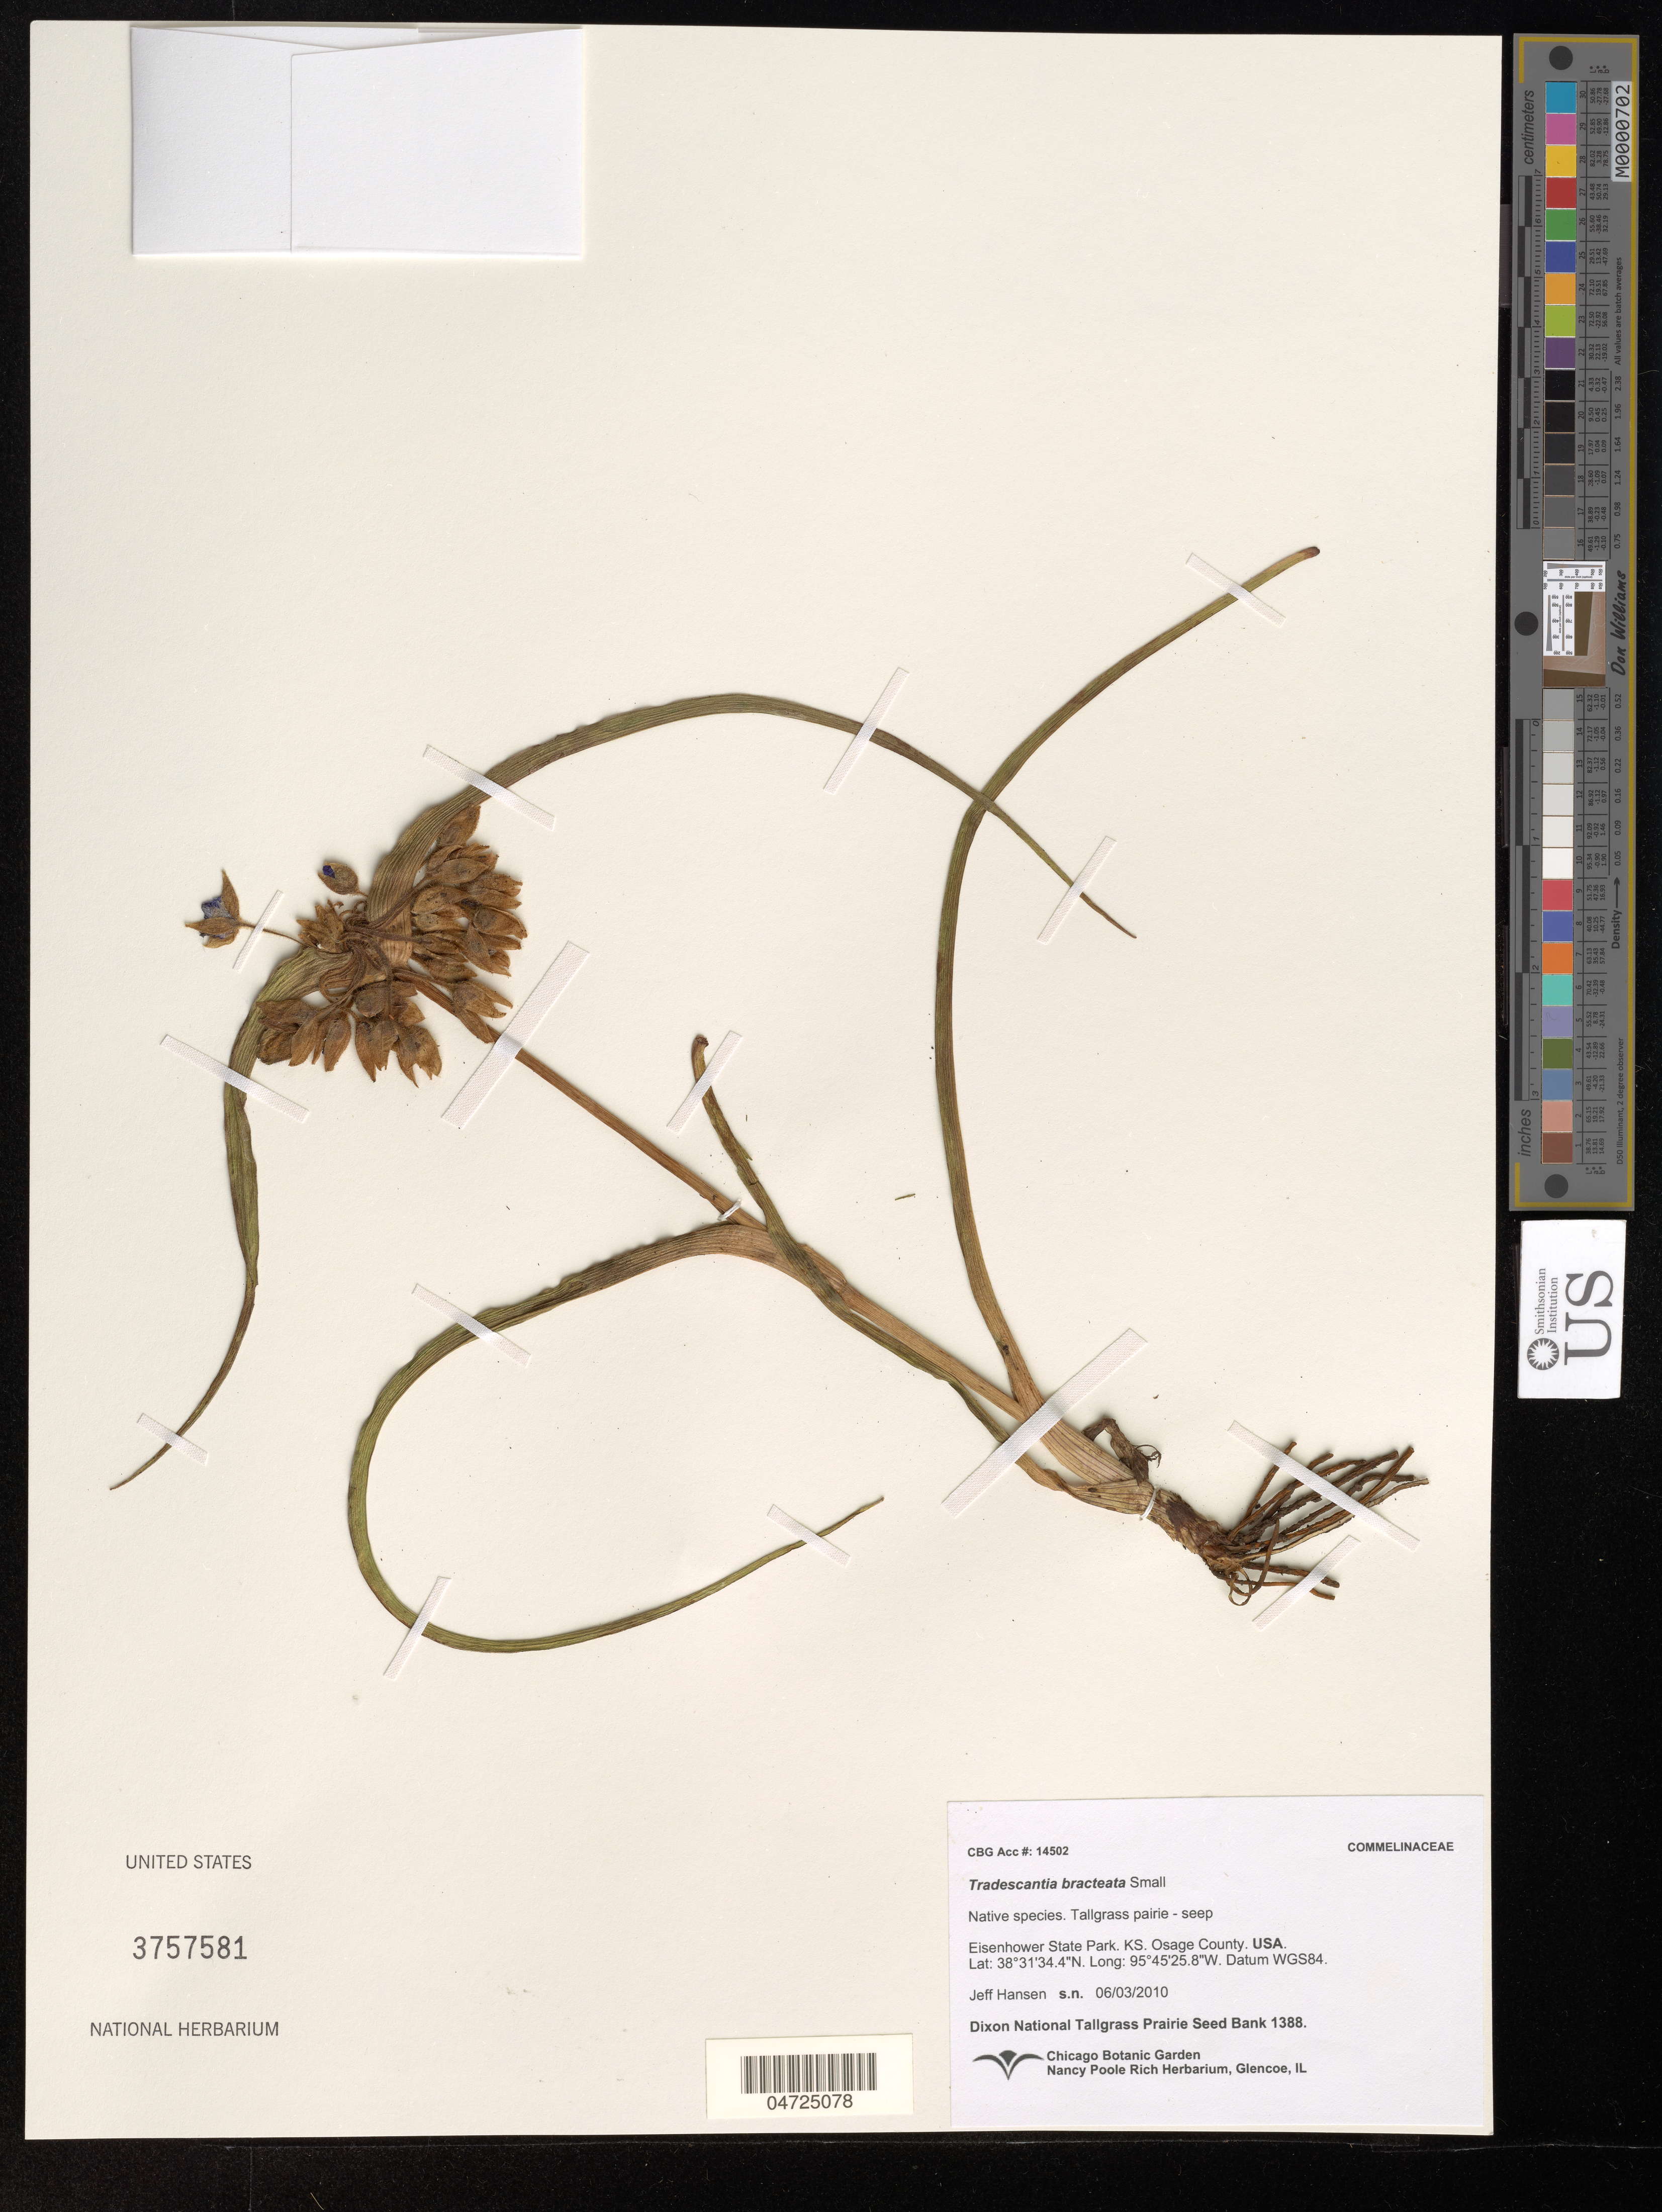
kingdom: Plantae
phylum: Tracheophyta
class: Liliopsida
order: Commelinales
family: Commelinaceae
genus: Tradescantia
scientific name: Tradescantia bracteata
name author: Small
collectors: J. Hansen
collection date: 2010-06-03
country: United States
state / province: Kansas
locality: Eisenhower State Park. Osage County. Datum WGS84.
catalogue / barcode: US 3757581